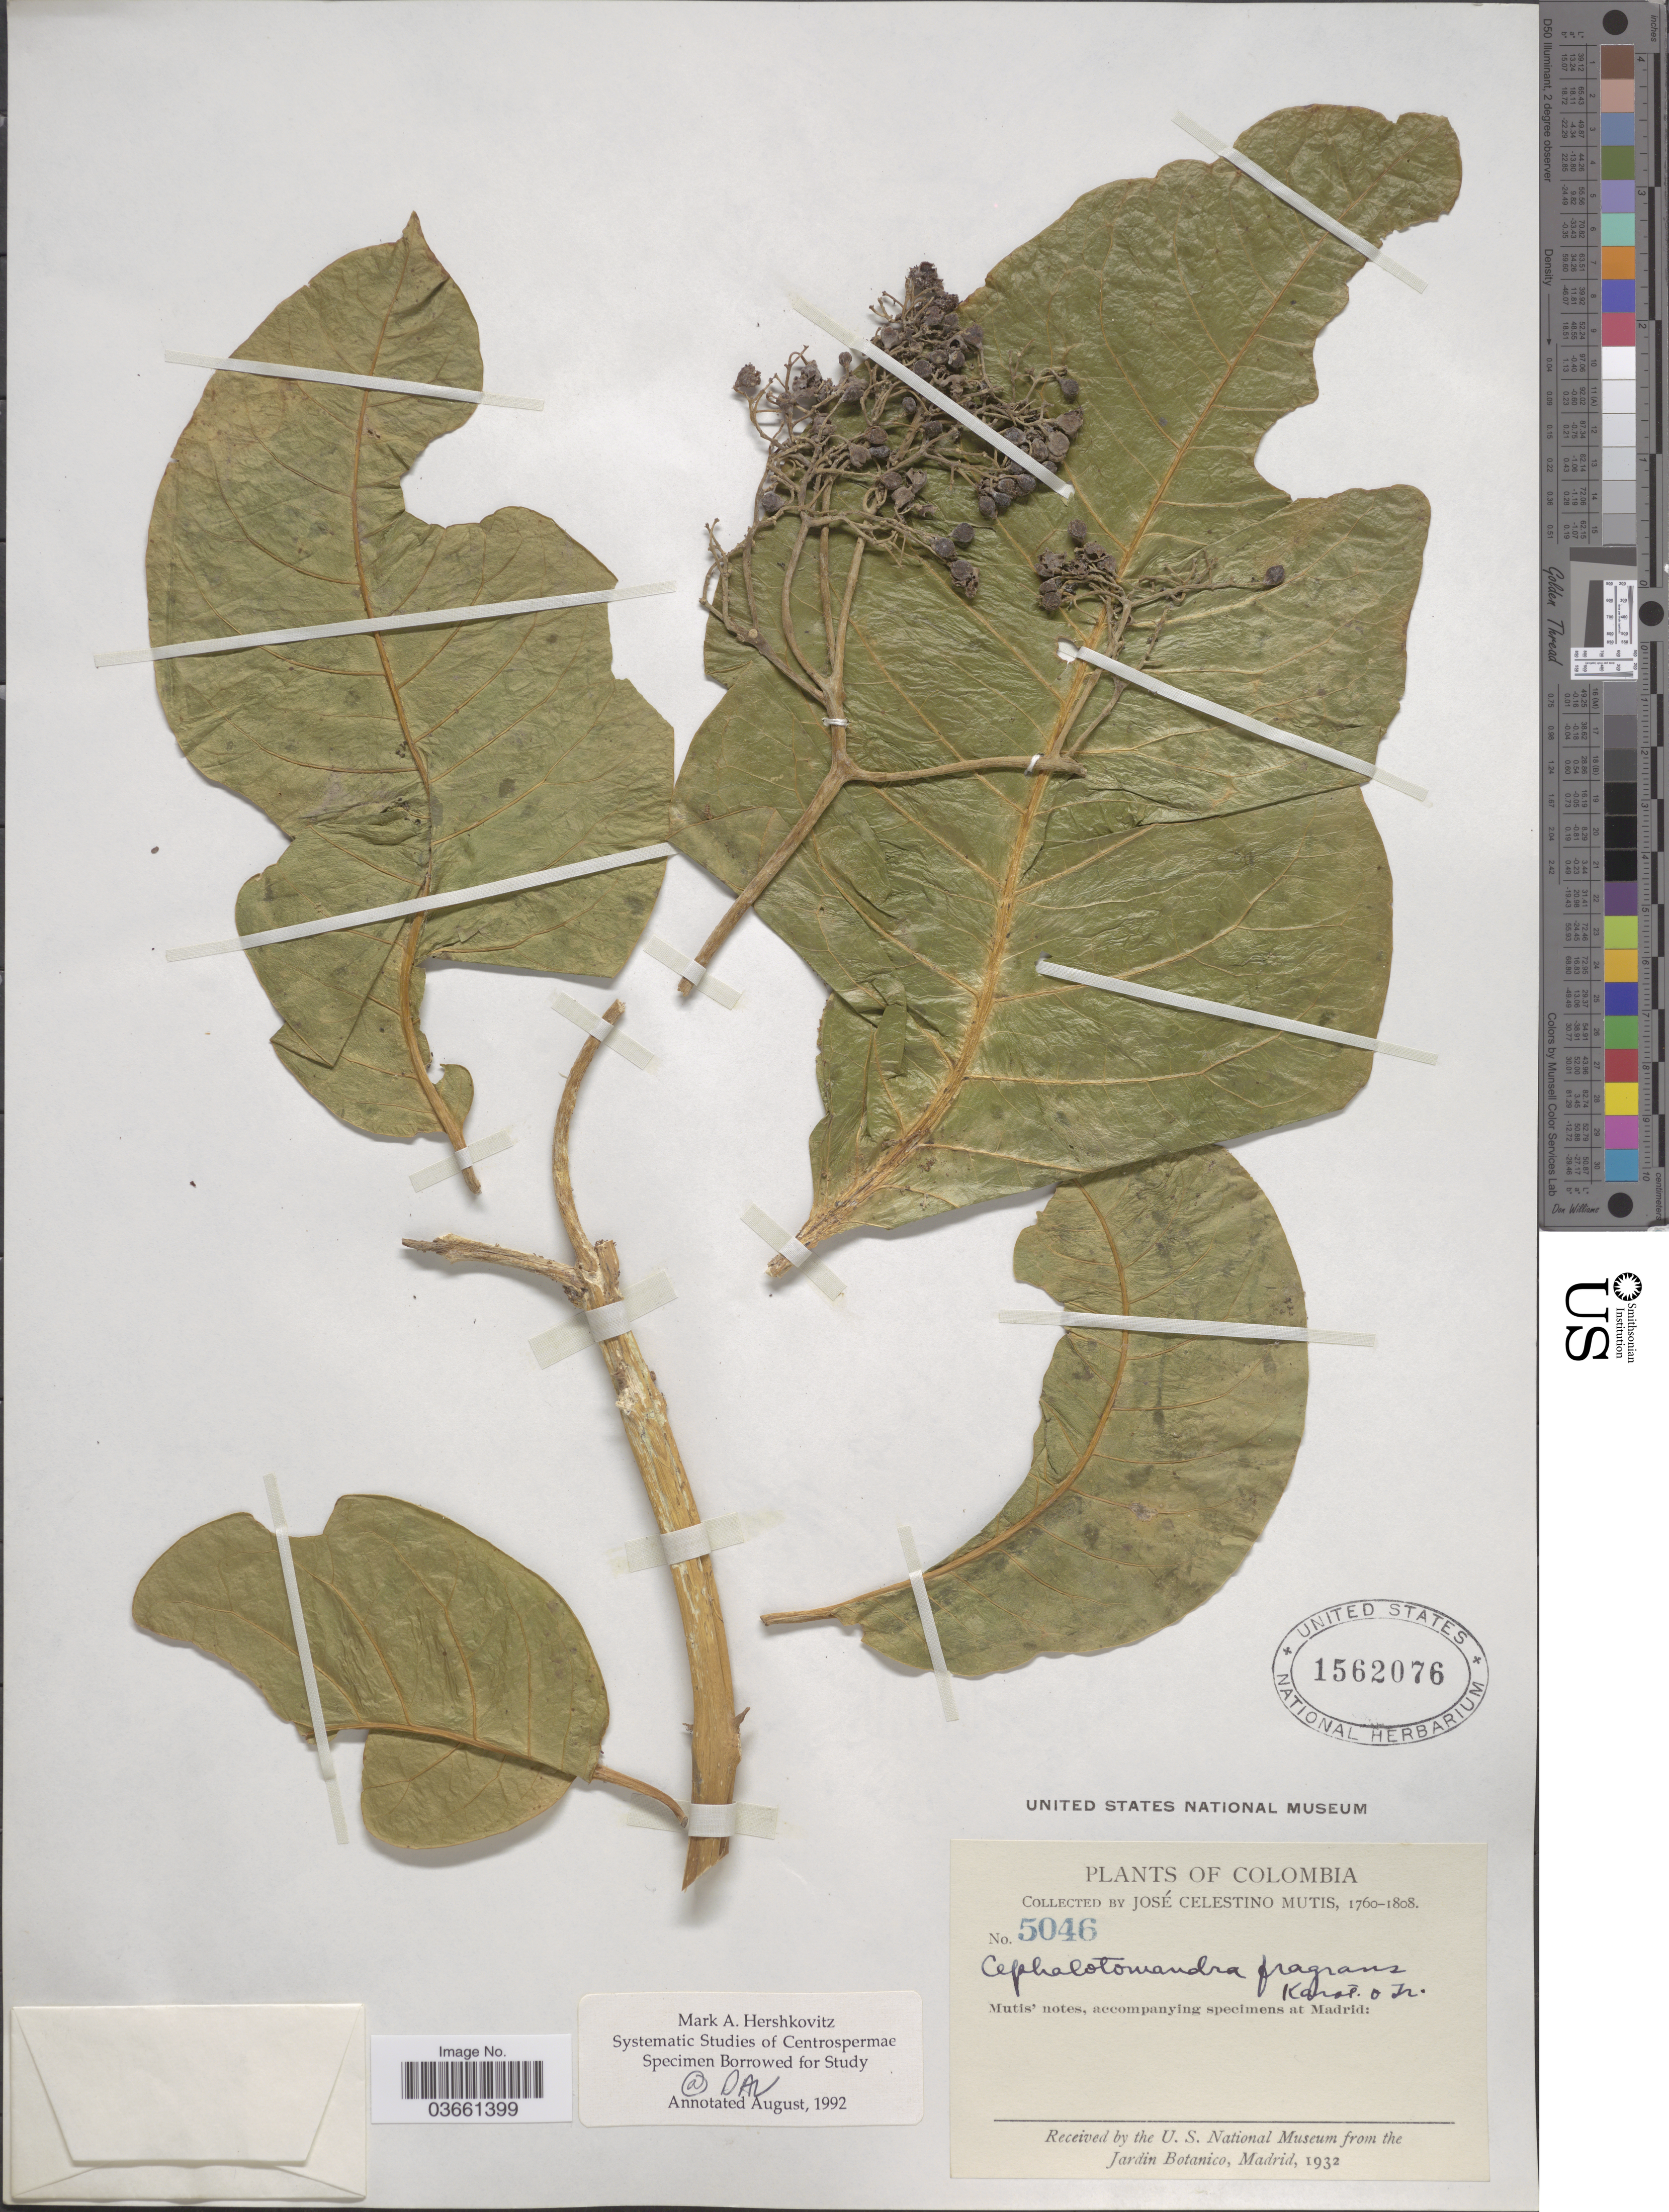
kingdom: Plantae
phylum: Tracheophyta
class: Magnoliopsida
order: Caryophyllales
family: Nyctaginaceae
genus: Cephalotomandra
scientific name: Cephalotomandra fragrans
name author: H. Karst. & Triana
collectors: J. C. B. Mutis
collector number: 5046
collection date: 1760/1808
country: Colombia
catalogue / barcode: US 1562076